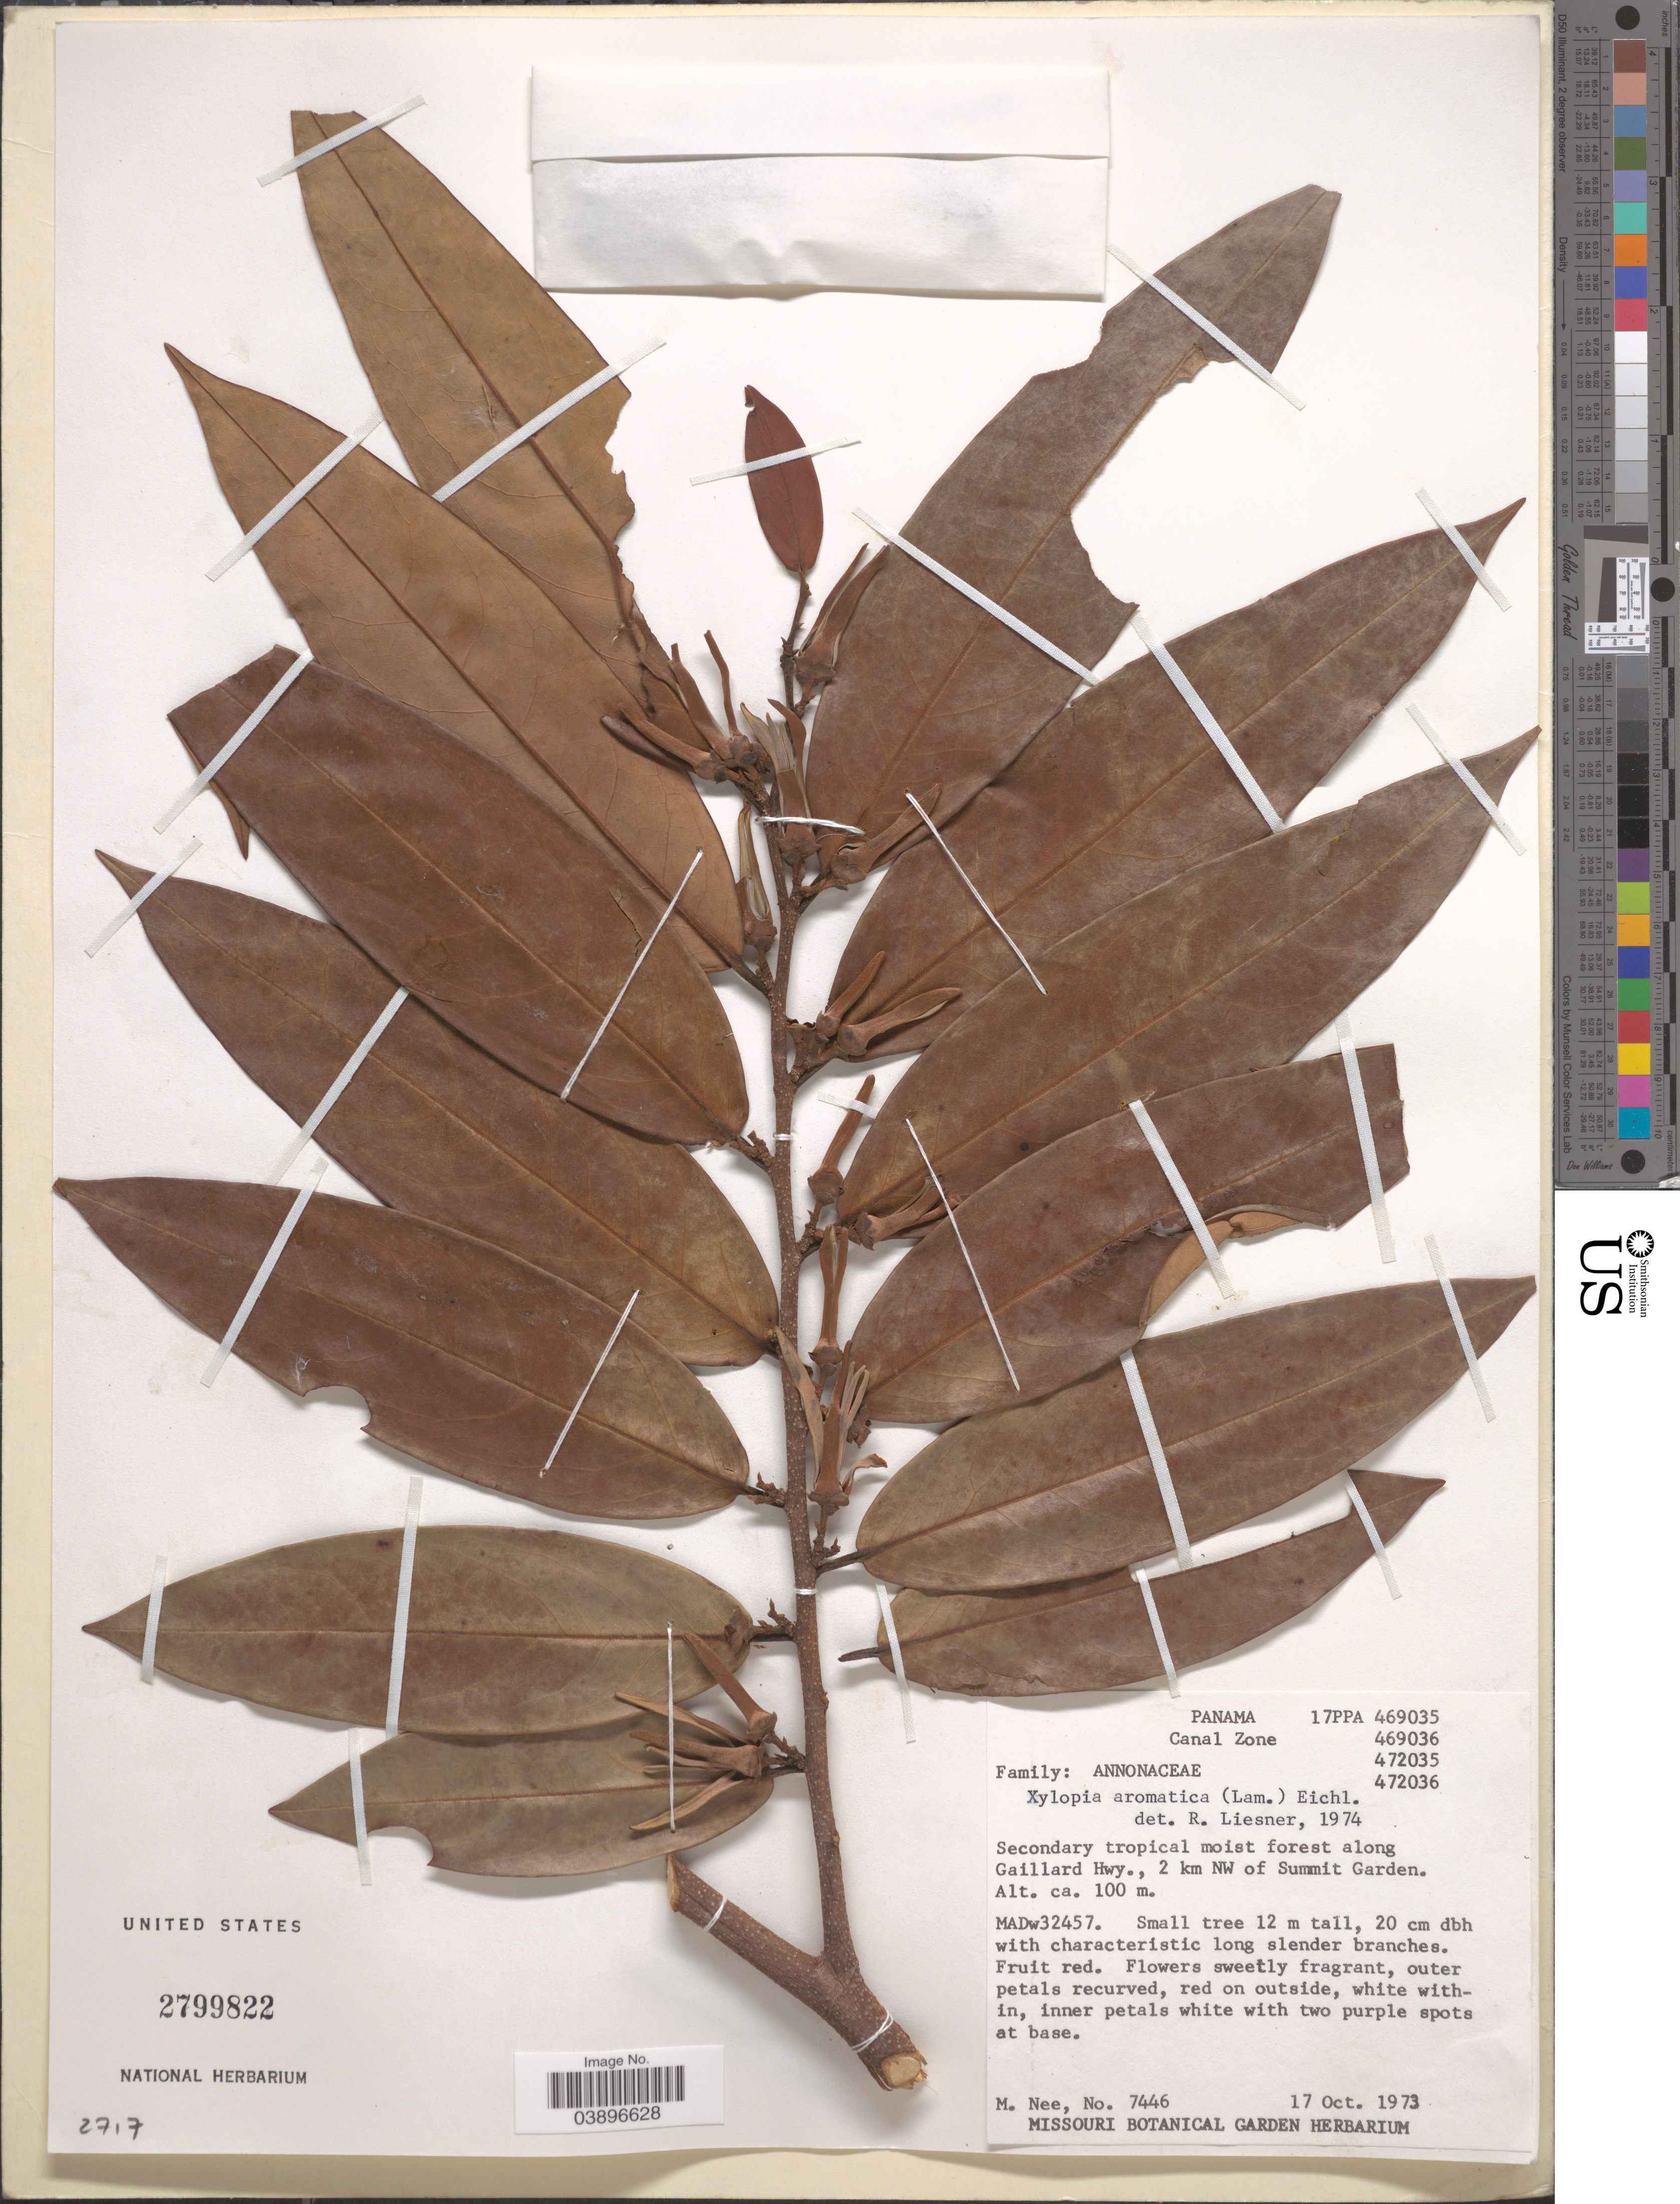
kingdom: Plantae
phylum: Tracheophyta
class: Magnoliopsida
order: Magnoliales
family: Annonaceae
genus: Xylopia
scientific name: Xylopia aromatica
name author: (Lam.) Mart.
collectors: M. Nee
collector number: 7446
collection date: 1973-10-17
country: Panama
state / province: Colón / Panamá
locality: Canal Zone. Secondary tropical moist forest along Gaillard Hwy., 2 km NW of Summit Garden.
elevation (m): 100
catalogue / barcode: US 2799822